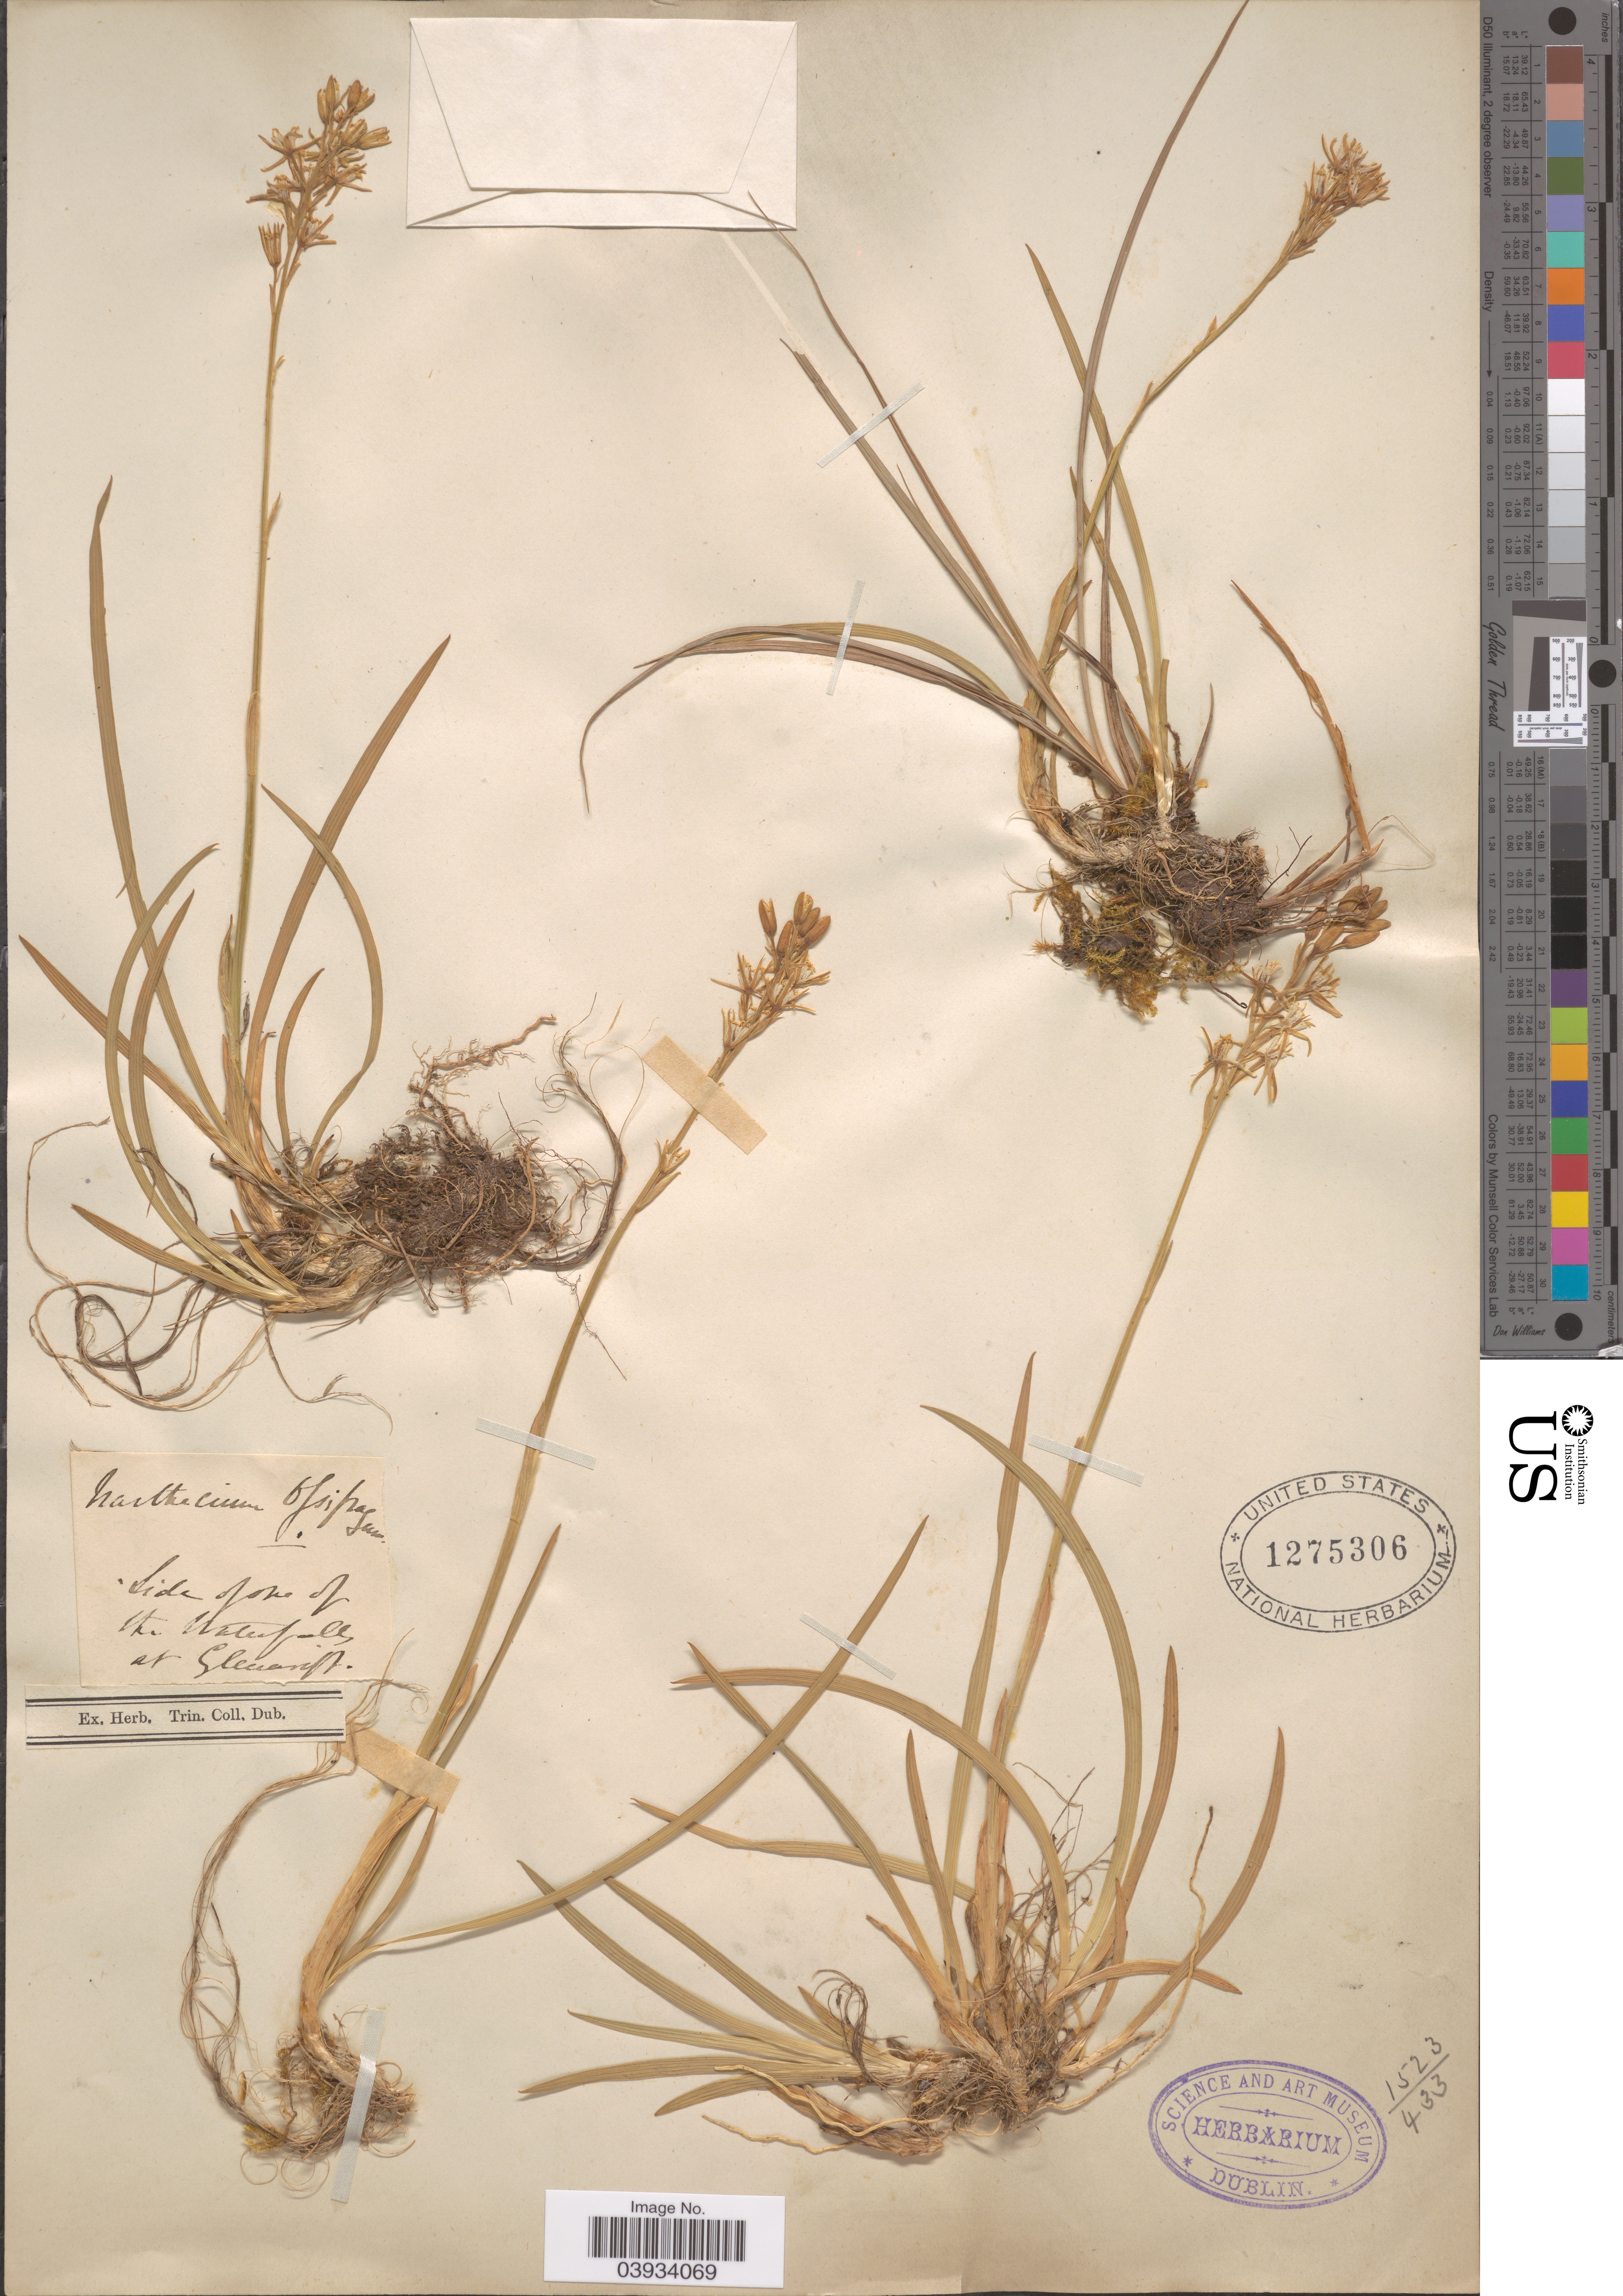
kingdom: Plantae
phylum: Tracheophyta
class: Liliopsida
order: Dioscoreales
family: Nartheciaceae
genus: Narthecium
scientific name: Narthecium ossifragum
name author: Huds.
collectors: Dub.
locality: Side slope of the Whalefals [interpreted] at Glencraft.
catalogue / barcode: US 1275306